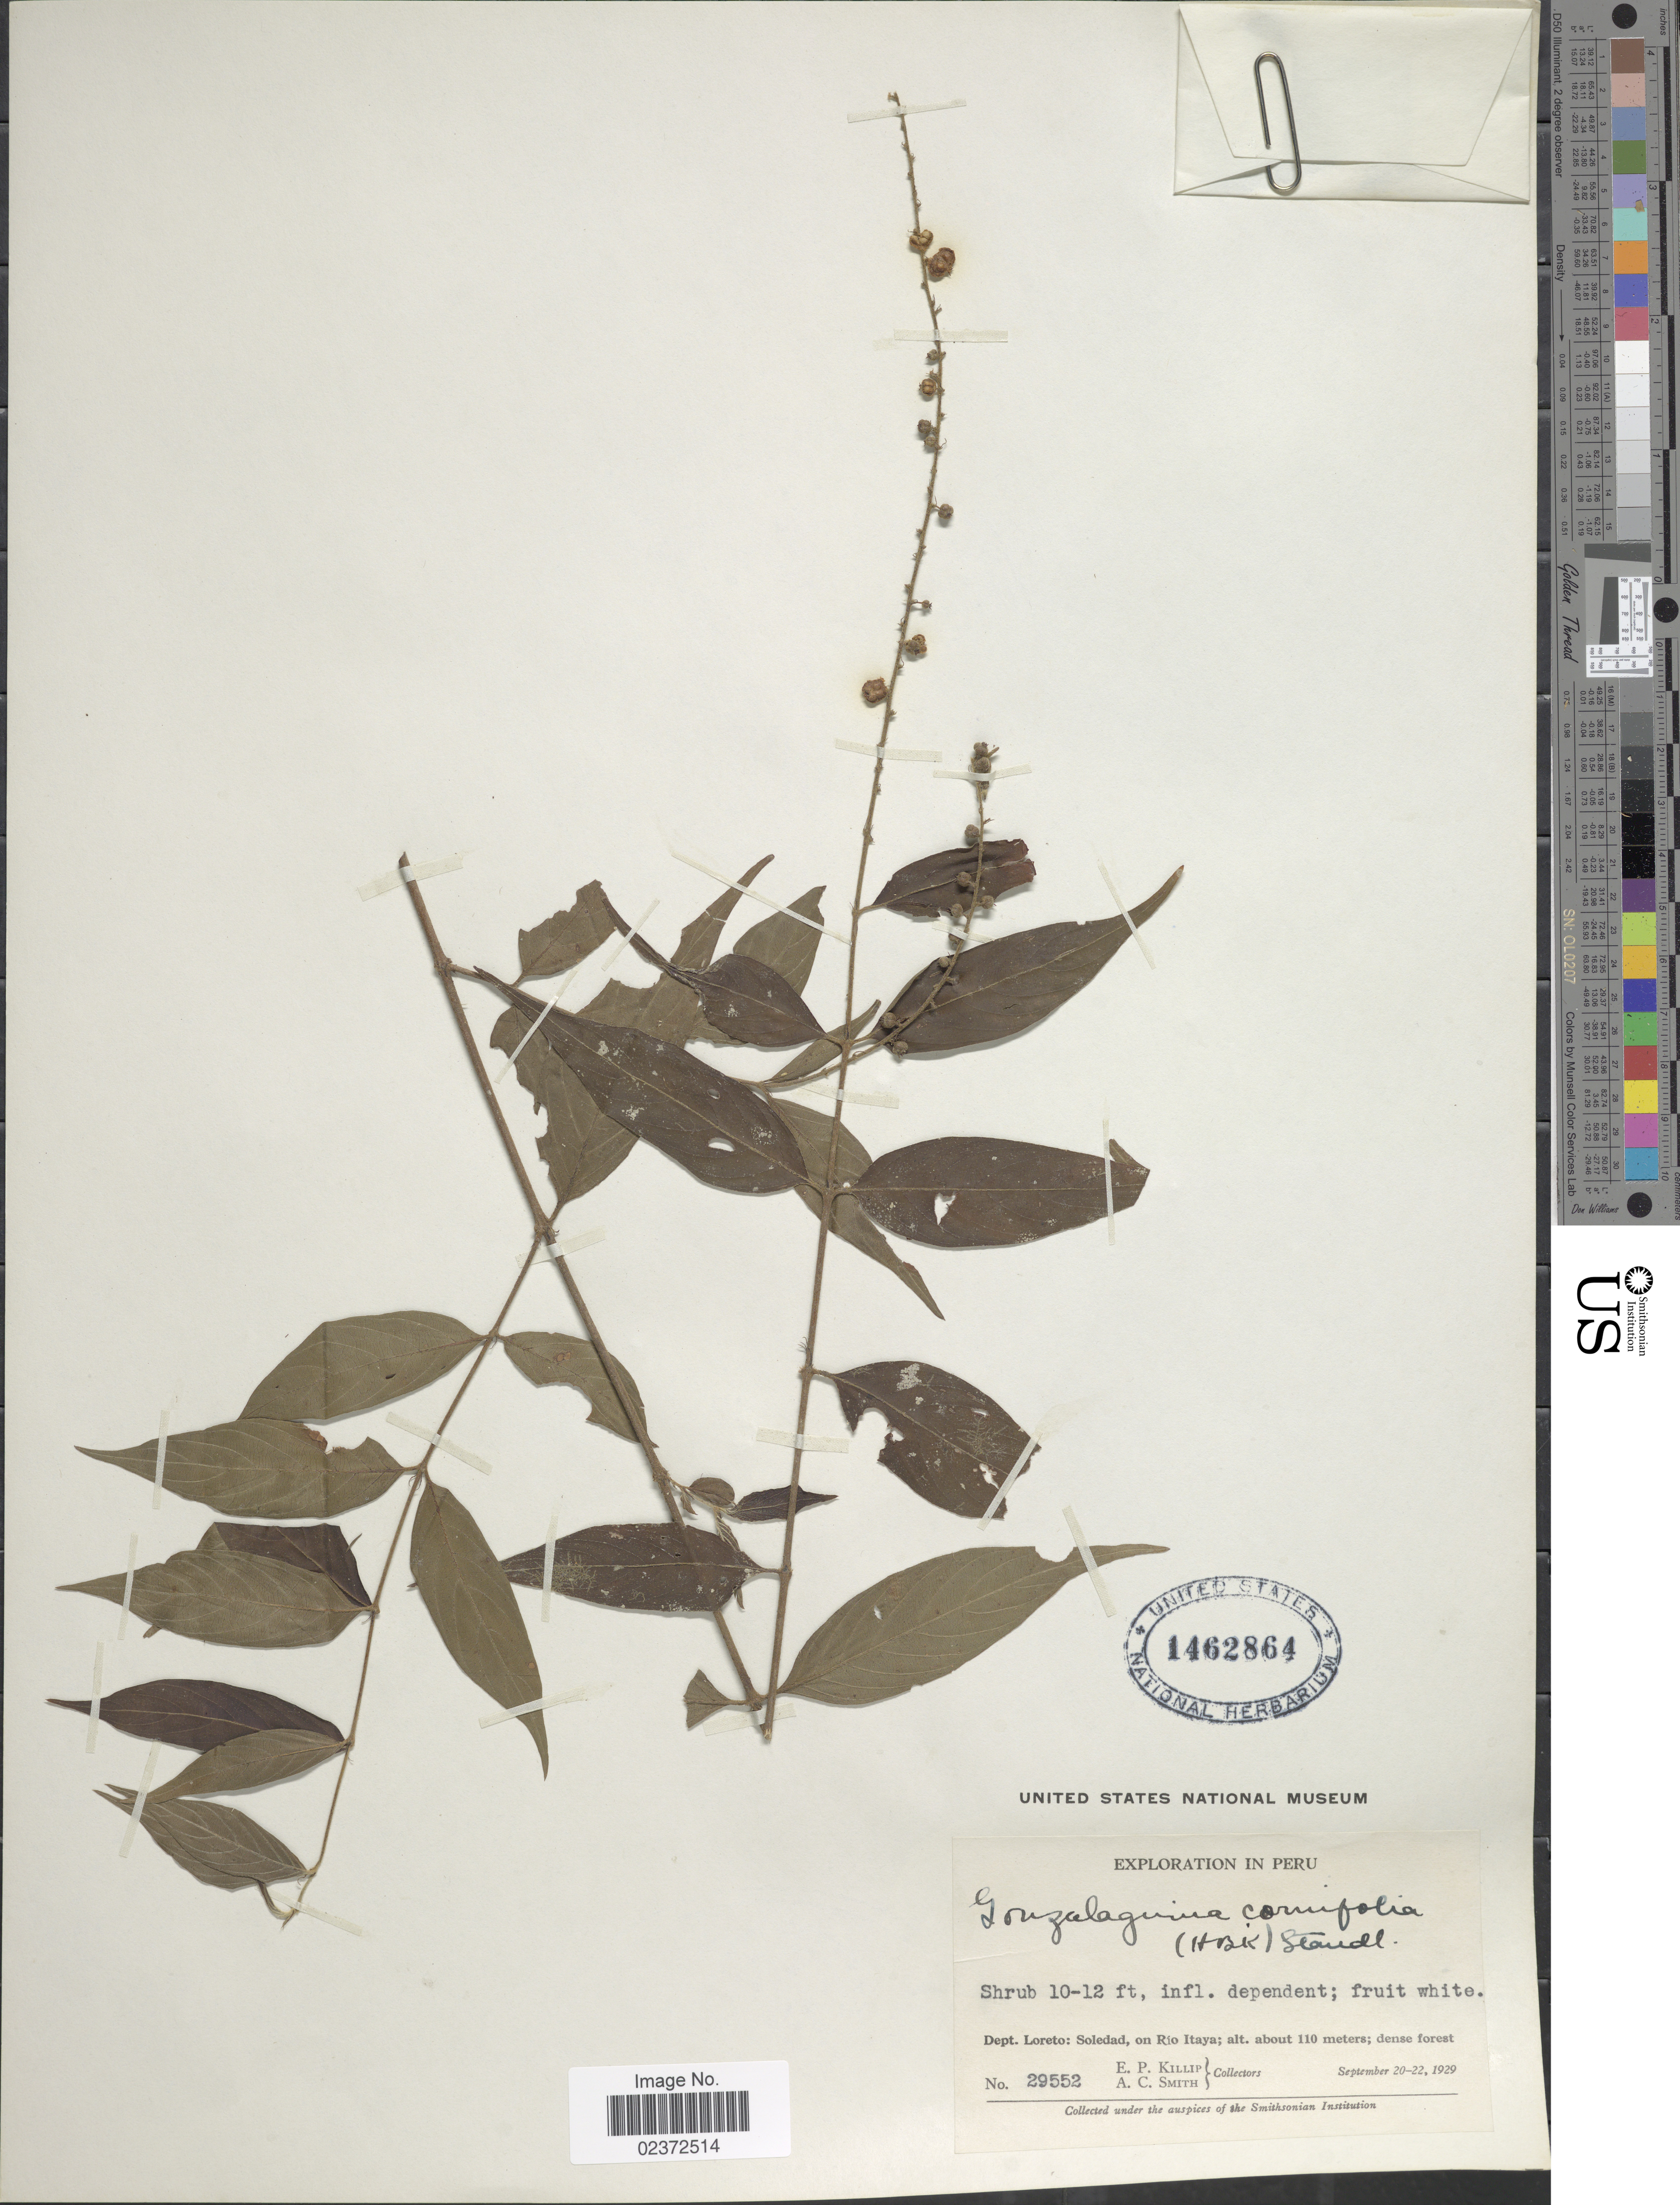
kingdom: Plantae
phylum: Tracheophyta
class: Magnoliopsida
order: Gentianales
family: Rubiaceae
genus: Gonzalagunia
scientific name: Gonzalagunia cornifolia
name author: (Kunth) Standl.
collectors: E. P. Killip & A. C. Smith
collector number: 29552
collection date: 1929-09-20/1929-09-22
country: Peru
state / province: Loreto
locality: Soledad, on Rio Itaya;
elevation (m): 110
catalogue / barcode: US 1462864